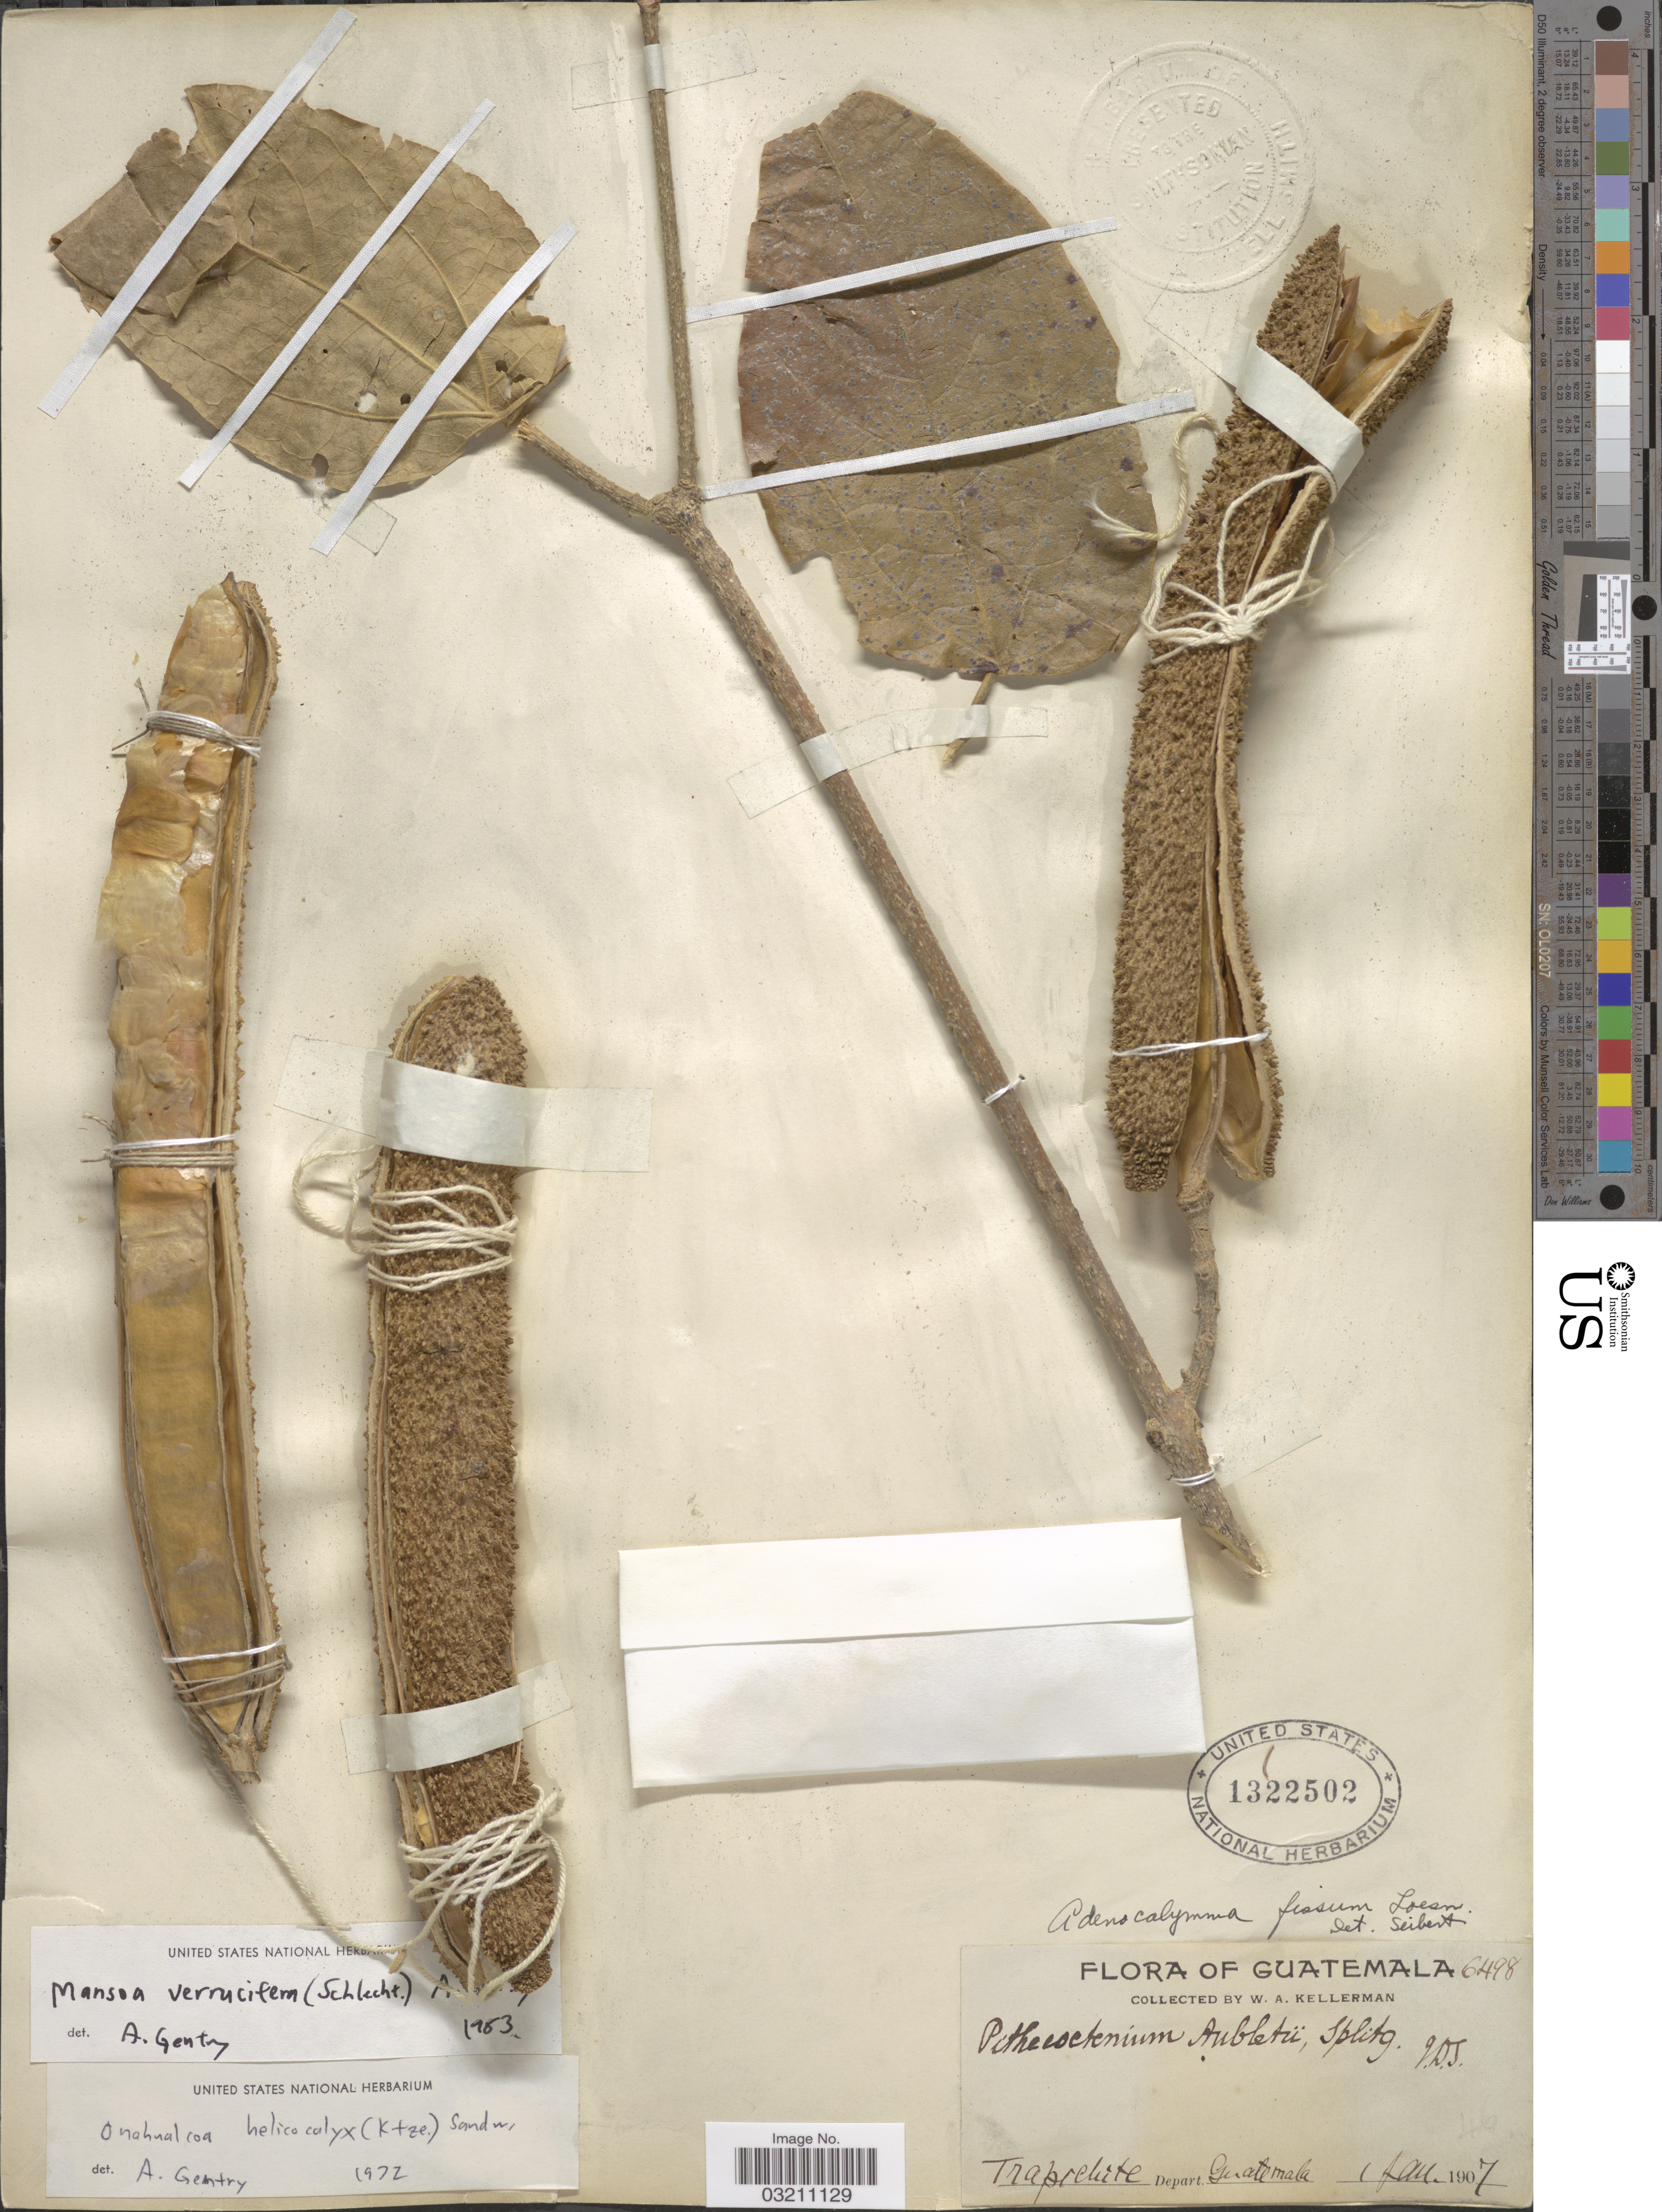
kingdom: Plantae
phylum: Tracheophyta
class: Magnoliopsida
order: Lamiales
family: Bignoniaceae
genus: Mansoa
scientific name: Mansoa verrucifera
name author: (Schltdl.) A.H. Gentry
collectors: W. Kellerman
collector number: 6498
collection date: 1907-01-01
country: Guatemala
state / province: Guatemala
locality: Trapichito. Depart. Guatemala.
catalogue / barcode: US 1322502